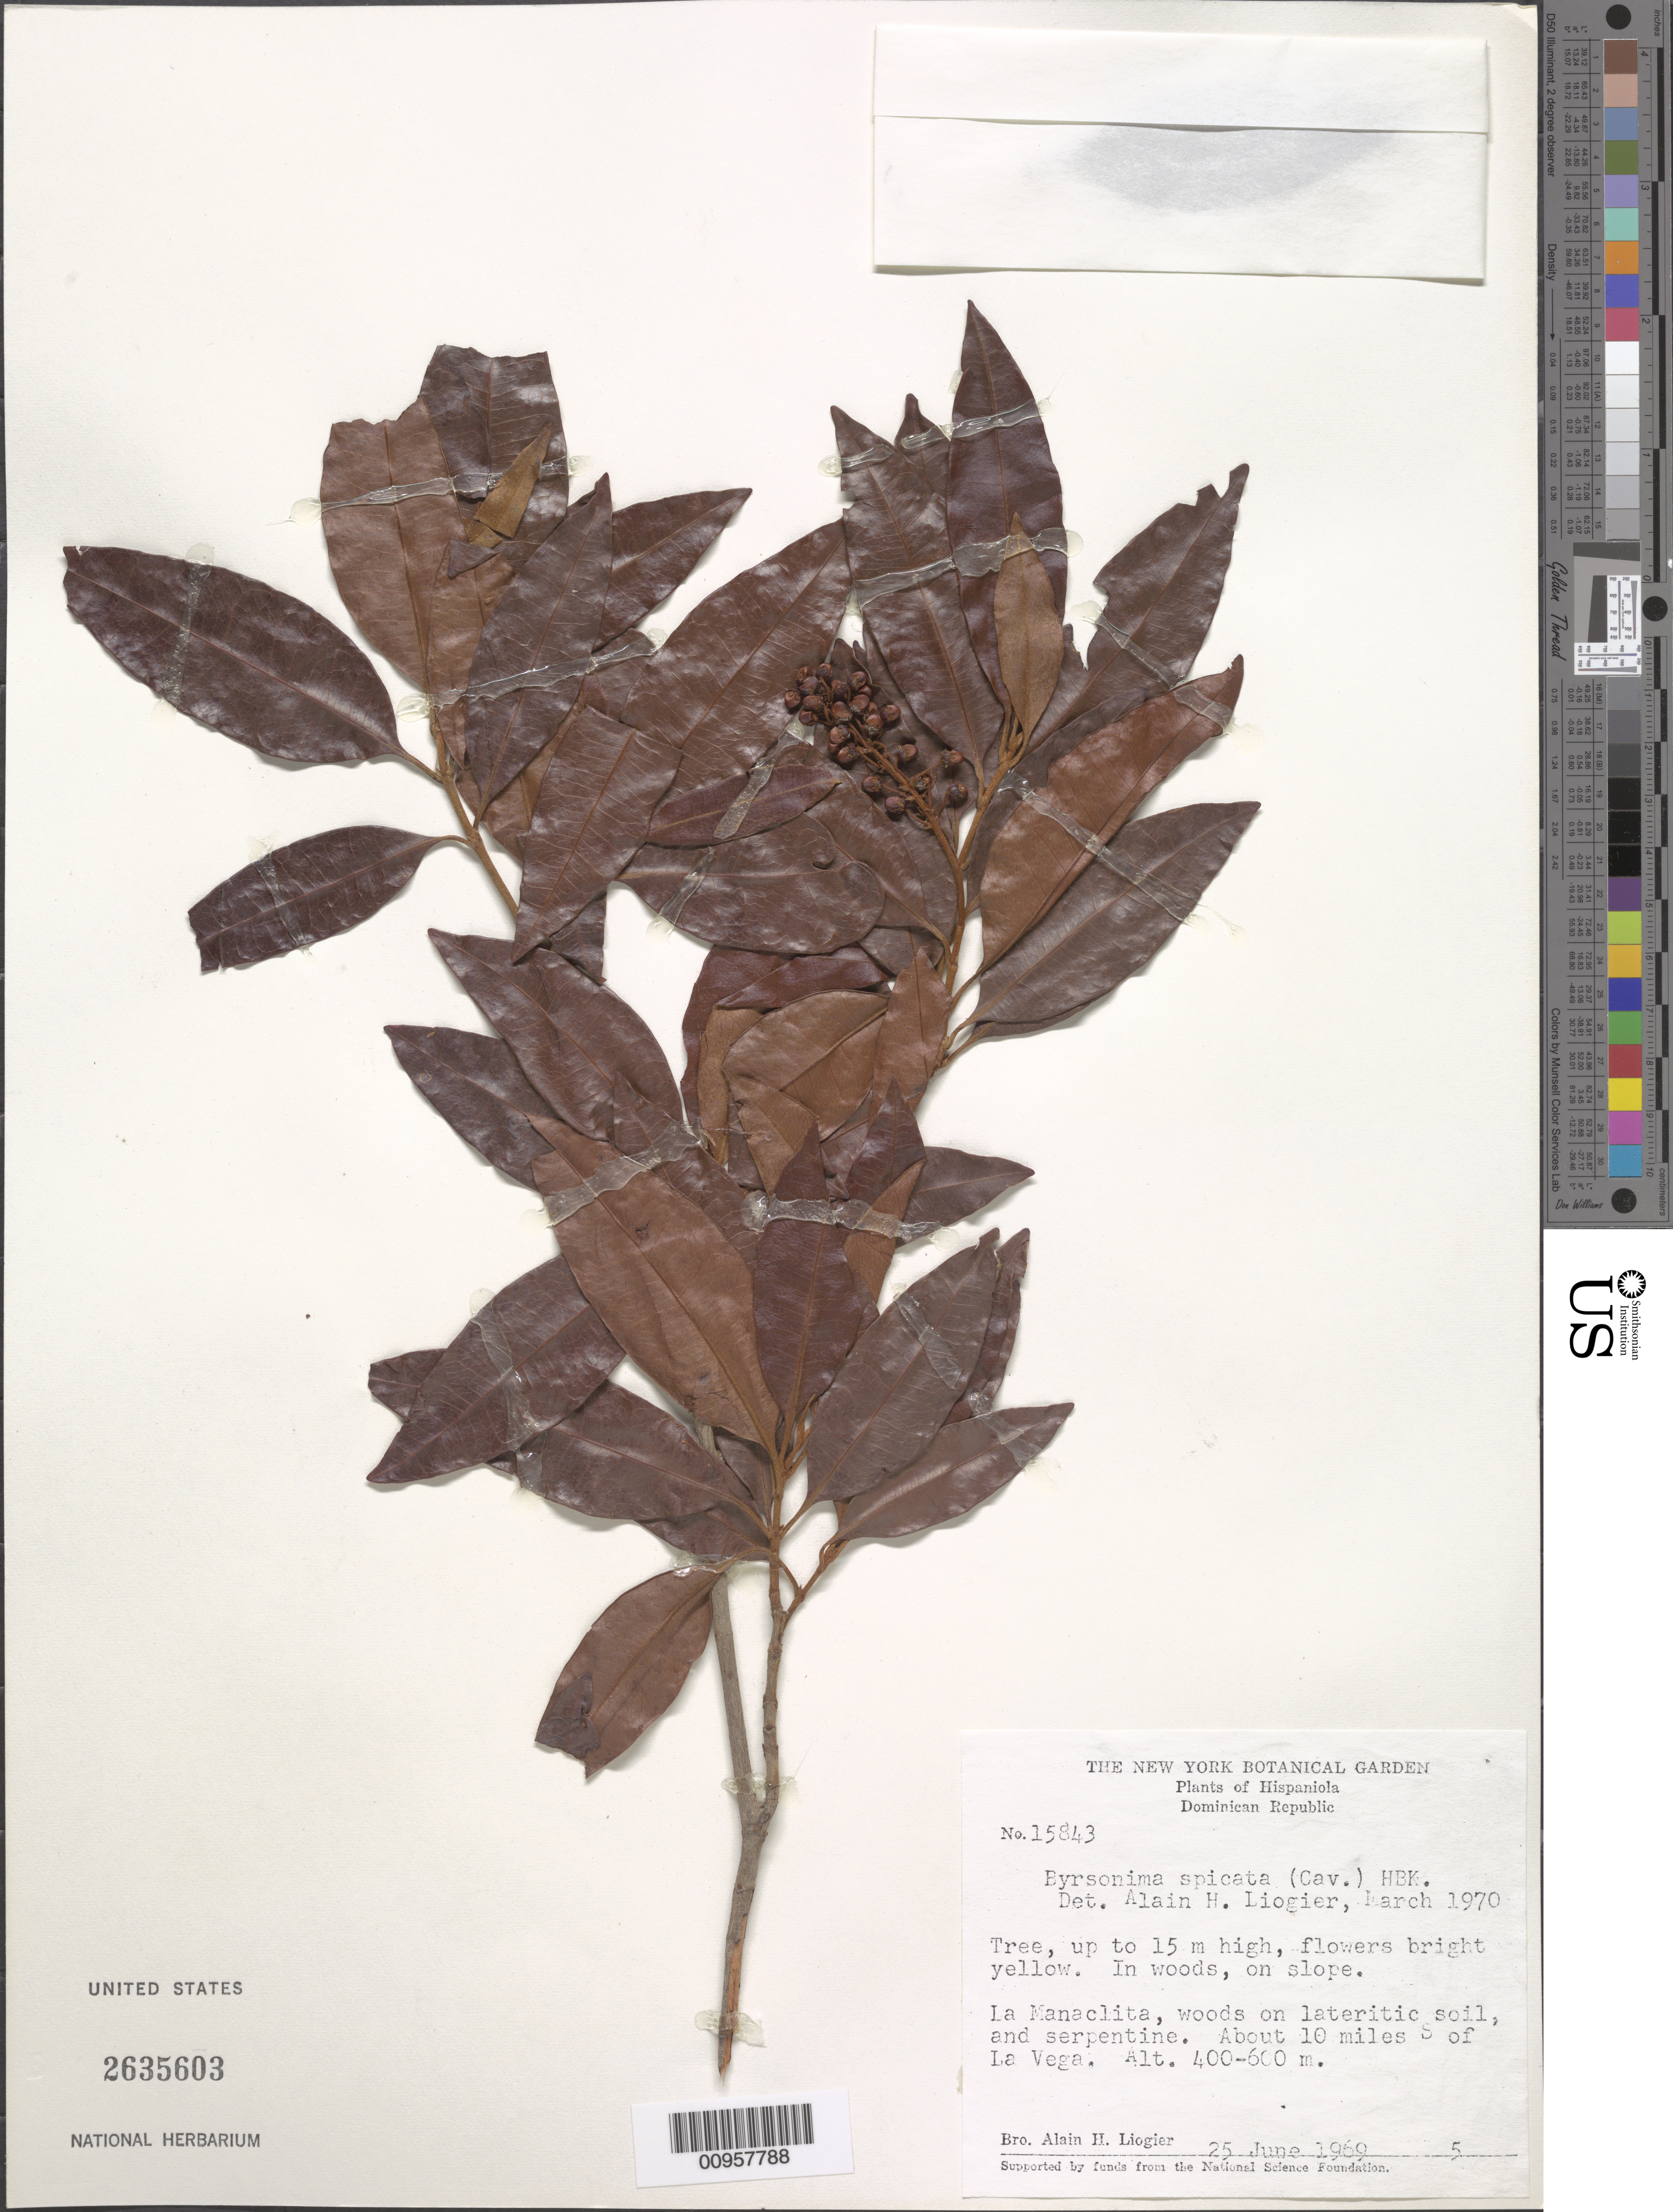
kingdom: Plantae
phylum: Tracheophyta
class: Magnoliopsida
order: Malpighiales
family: Malpighiaceae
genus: Byrsonima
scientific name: Byrsonima spicata (Cav.) DC.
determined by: Liogier, Alain H.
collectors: A. H. Liogier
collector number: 15843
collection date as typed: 25 Jun 1969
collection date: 1969-06-25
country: Dominican Republic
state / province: La Vega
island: Hispaniola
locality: La Manaclita, about 10 miles S of La Vega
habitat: In woods on lateritic soil on slope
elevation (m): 400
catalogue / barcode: US 2635603